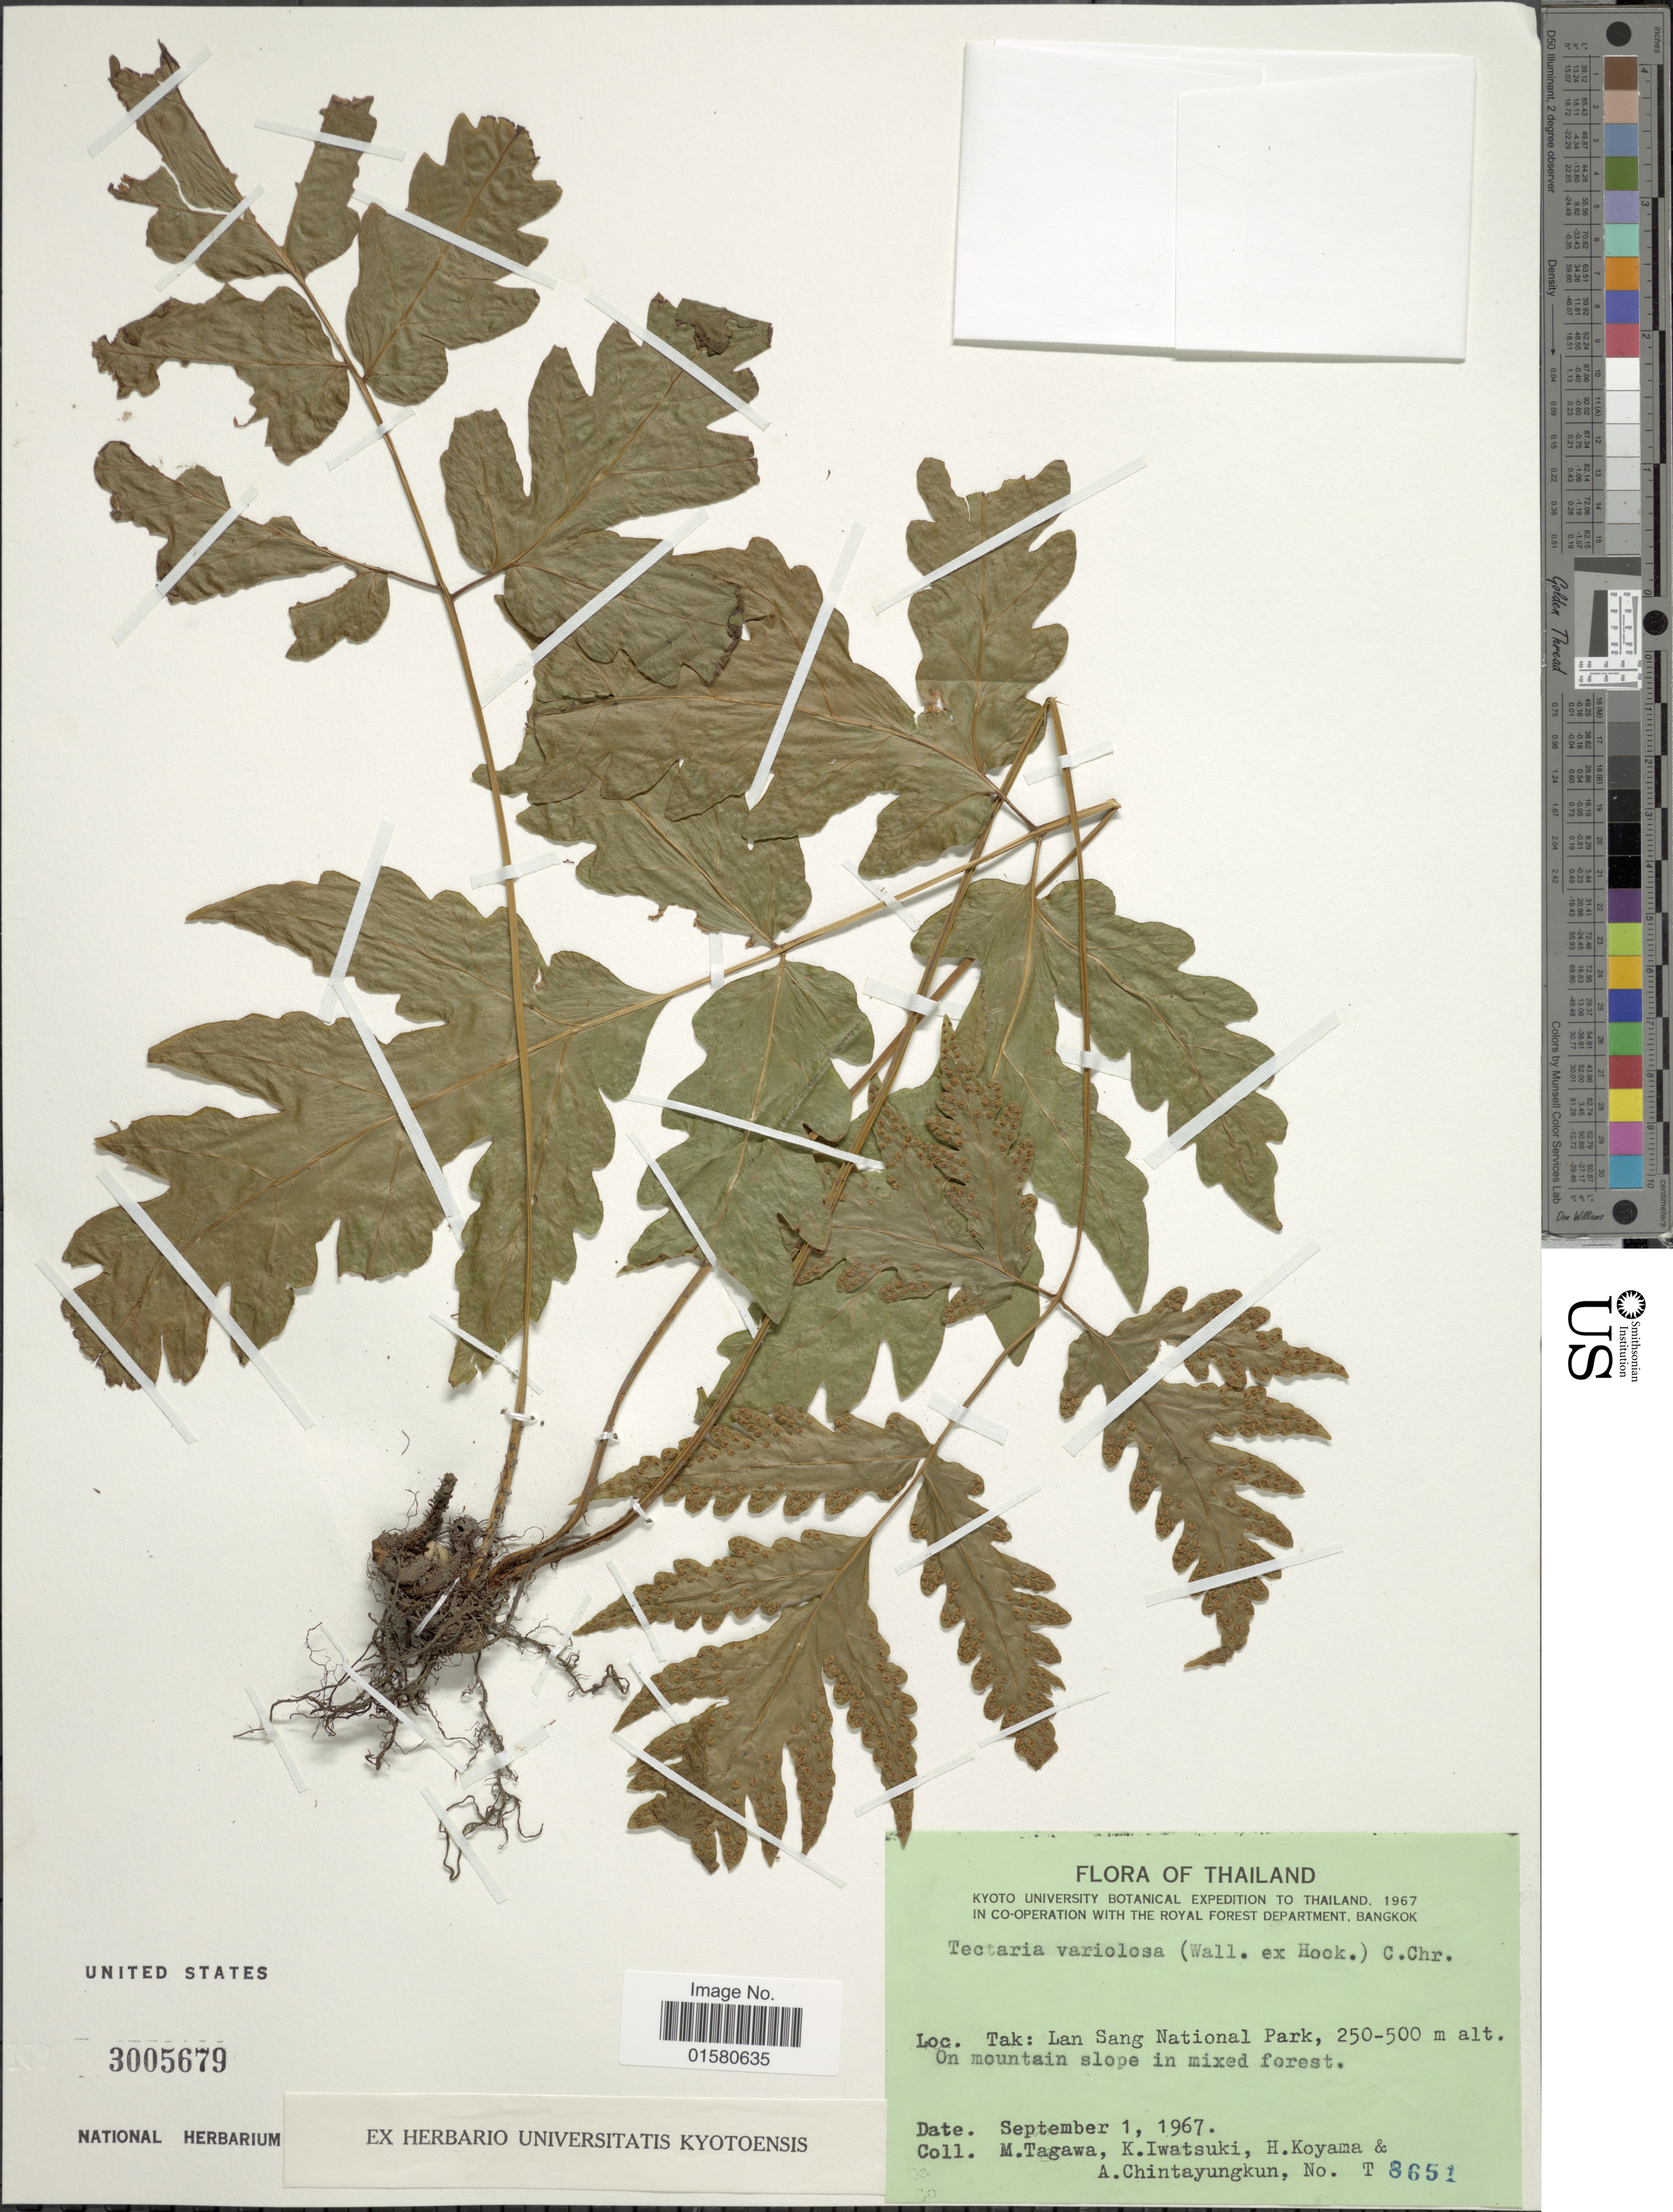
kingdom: Plantae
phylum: Tracheophyta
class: Polypodiopsida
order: Polypodiales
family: Tectariaceae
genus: Tectaria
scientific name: Tectaria variolosa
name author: (Wall. ex Hook.) C. Chr.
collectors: M. Tagawa, K. Iwatsuki, H. Koyama & A. Chintayungkun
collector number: T 8651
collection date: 1967-09-01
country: Thailand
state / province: Tak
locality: Tak: Lan Sang National Park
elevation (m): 250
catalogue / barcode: US 3005679